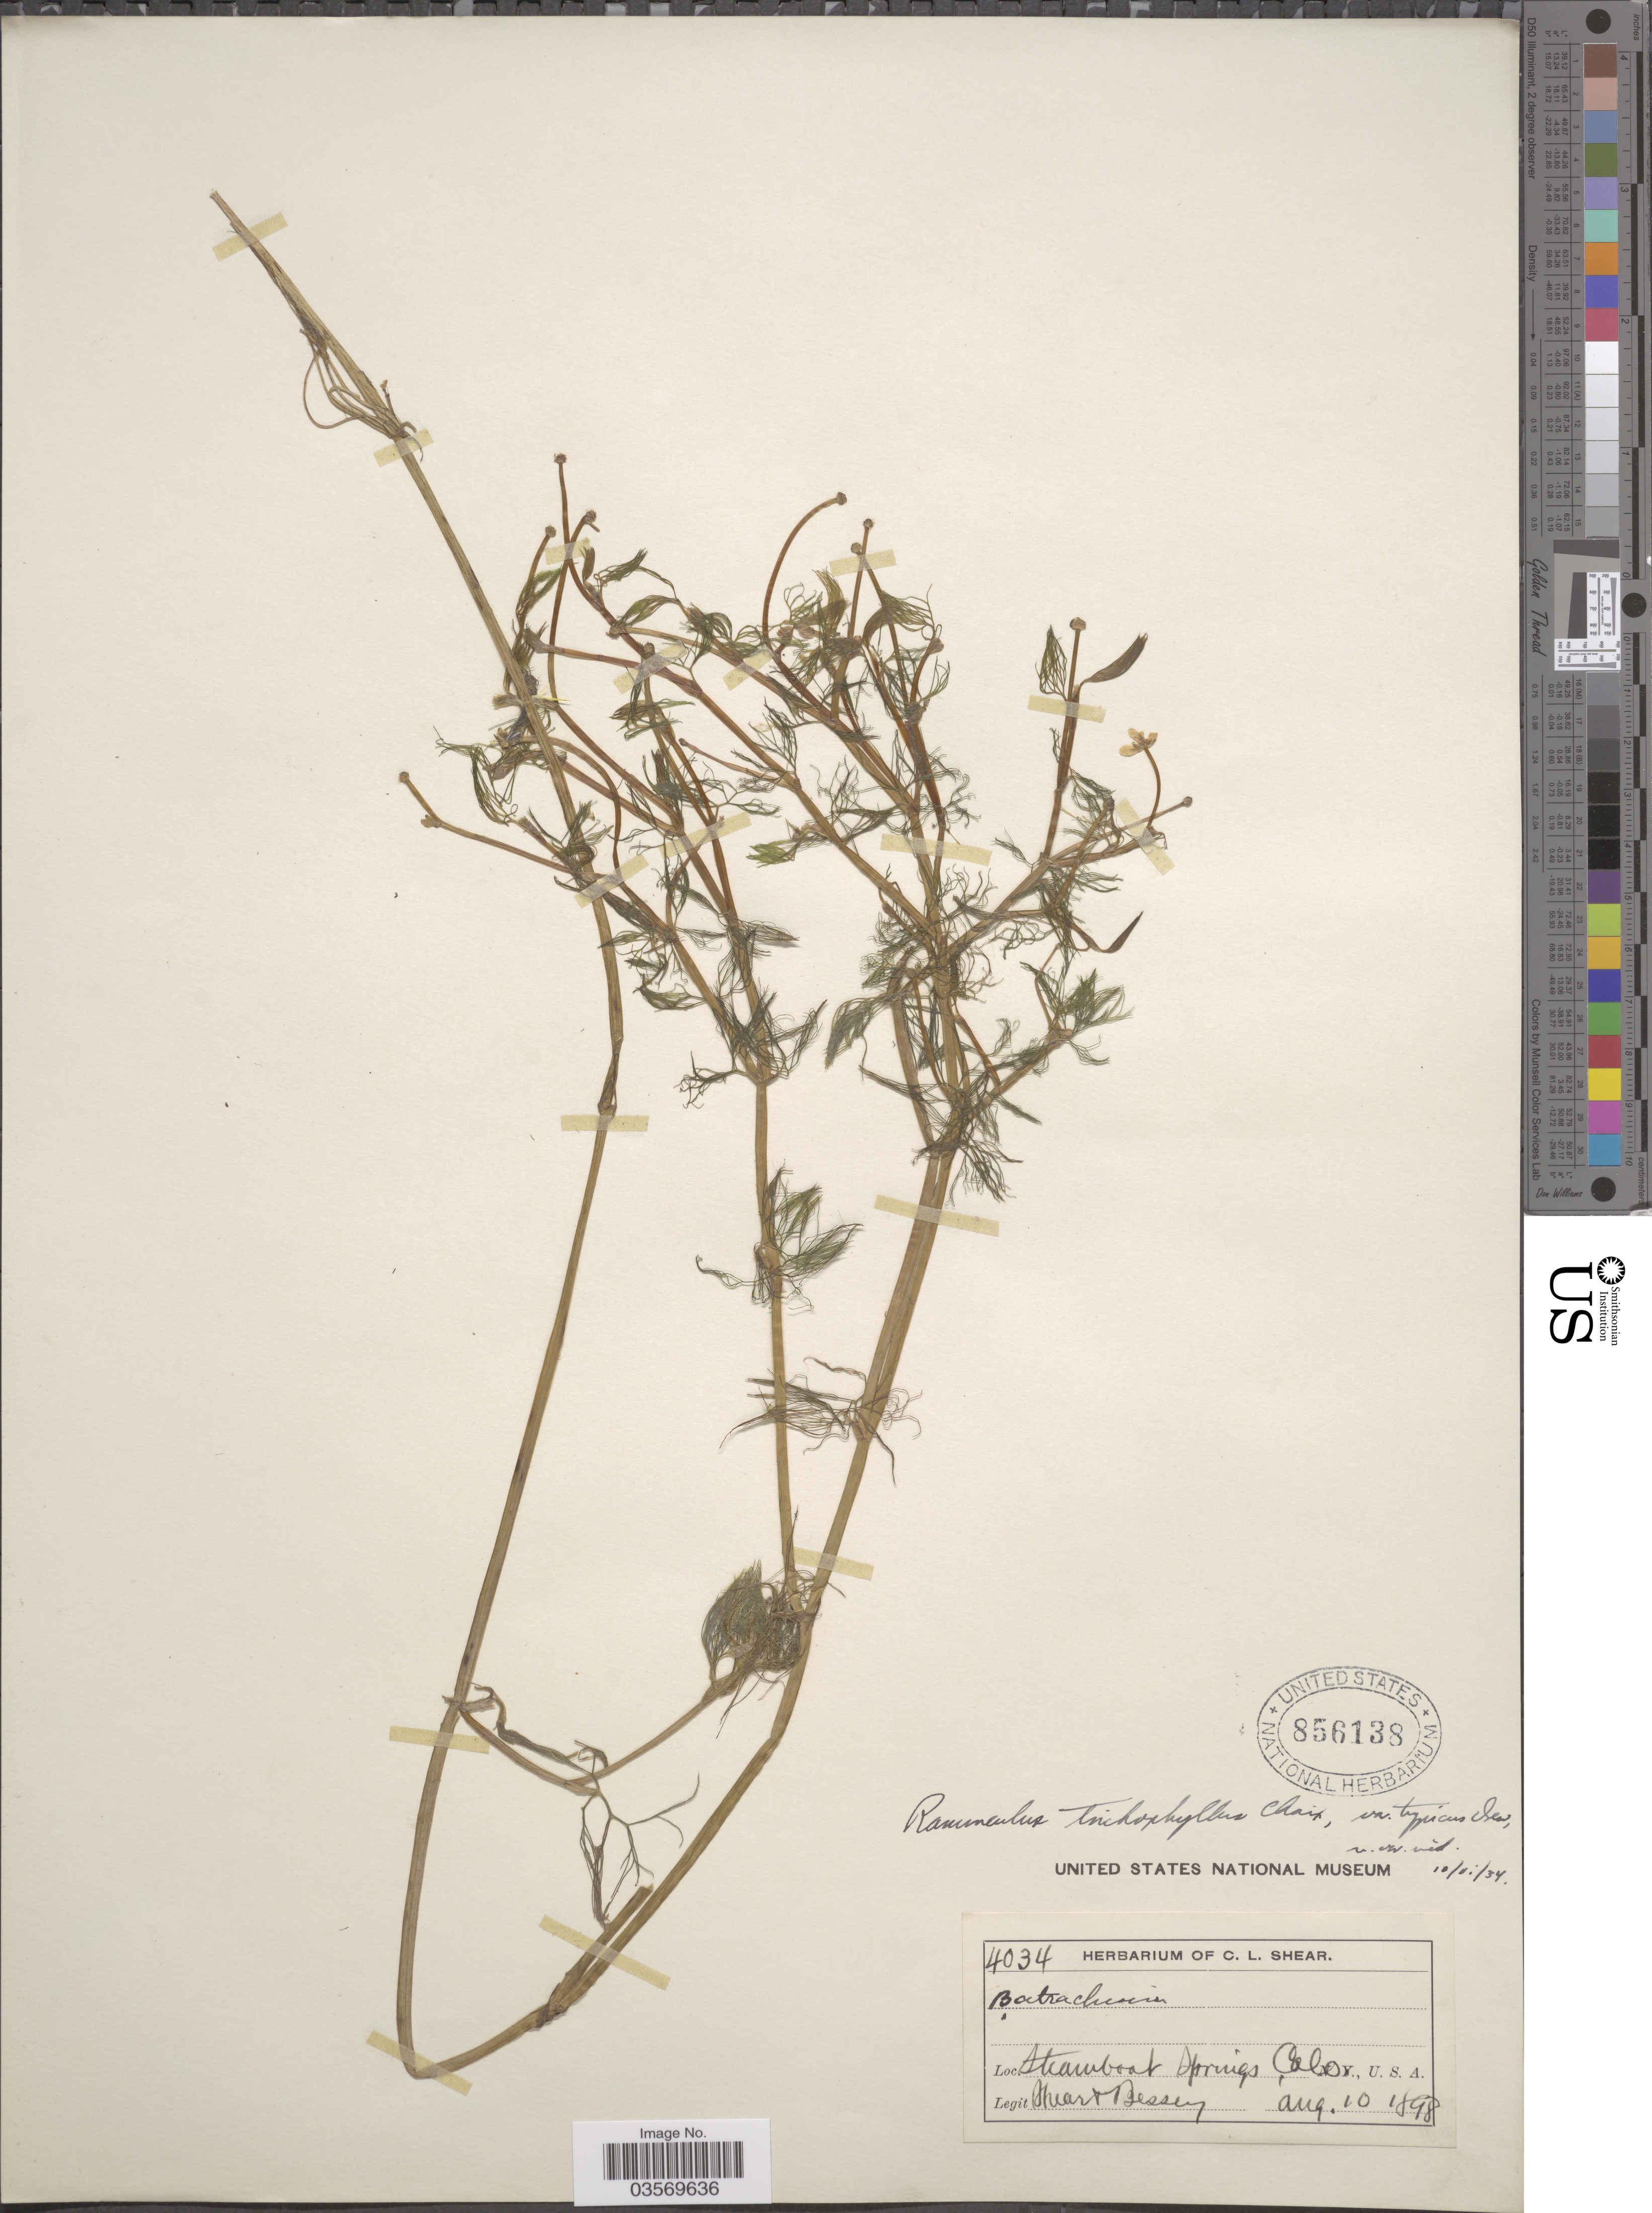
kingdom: Plantae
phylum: Tracheophyta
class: Magnoliopsida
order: Ranunculales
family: Ranunculaceae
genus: Ranunculus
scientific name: Ranunculus trichophyllus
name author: Chaix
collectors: C. L. Shear & -. Bessey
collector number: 4034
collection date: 1898-08-10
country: United States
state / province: Colorado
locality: Steamboat Springs.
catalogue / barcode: US 856138